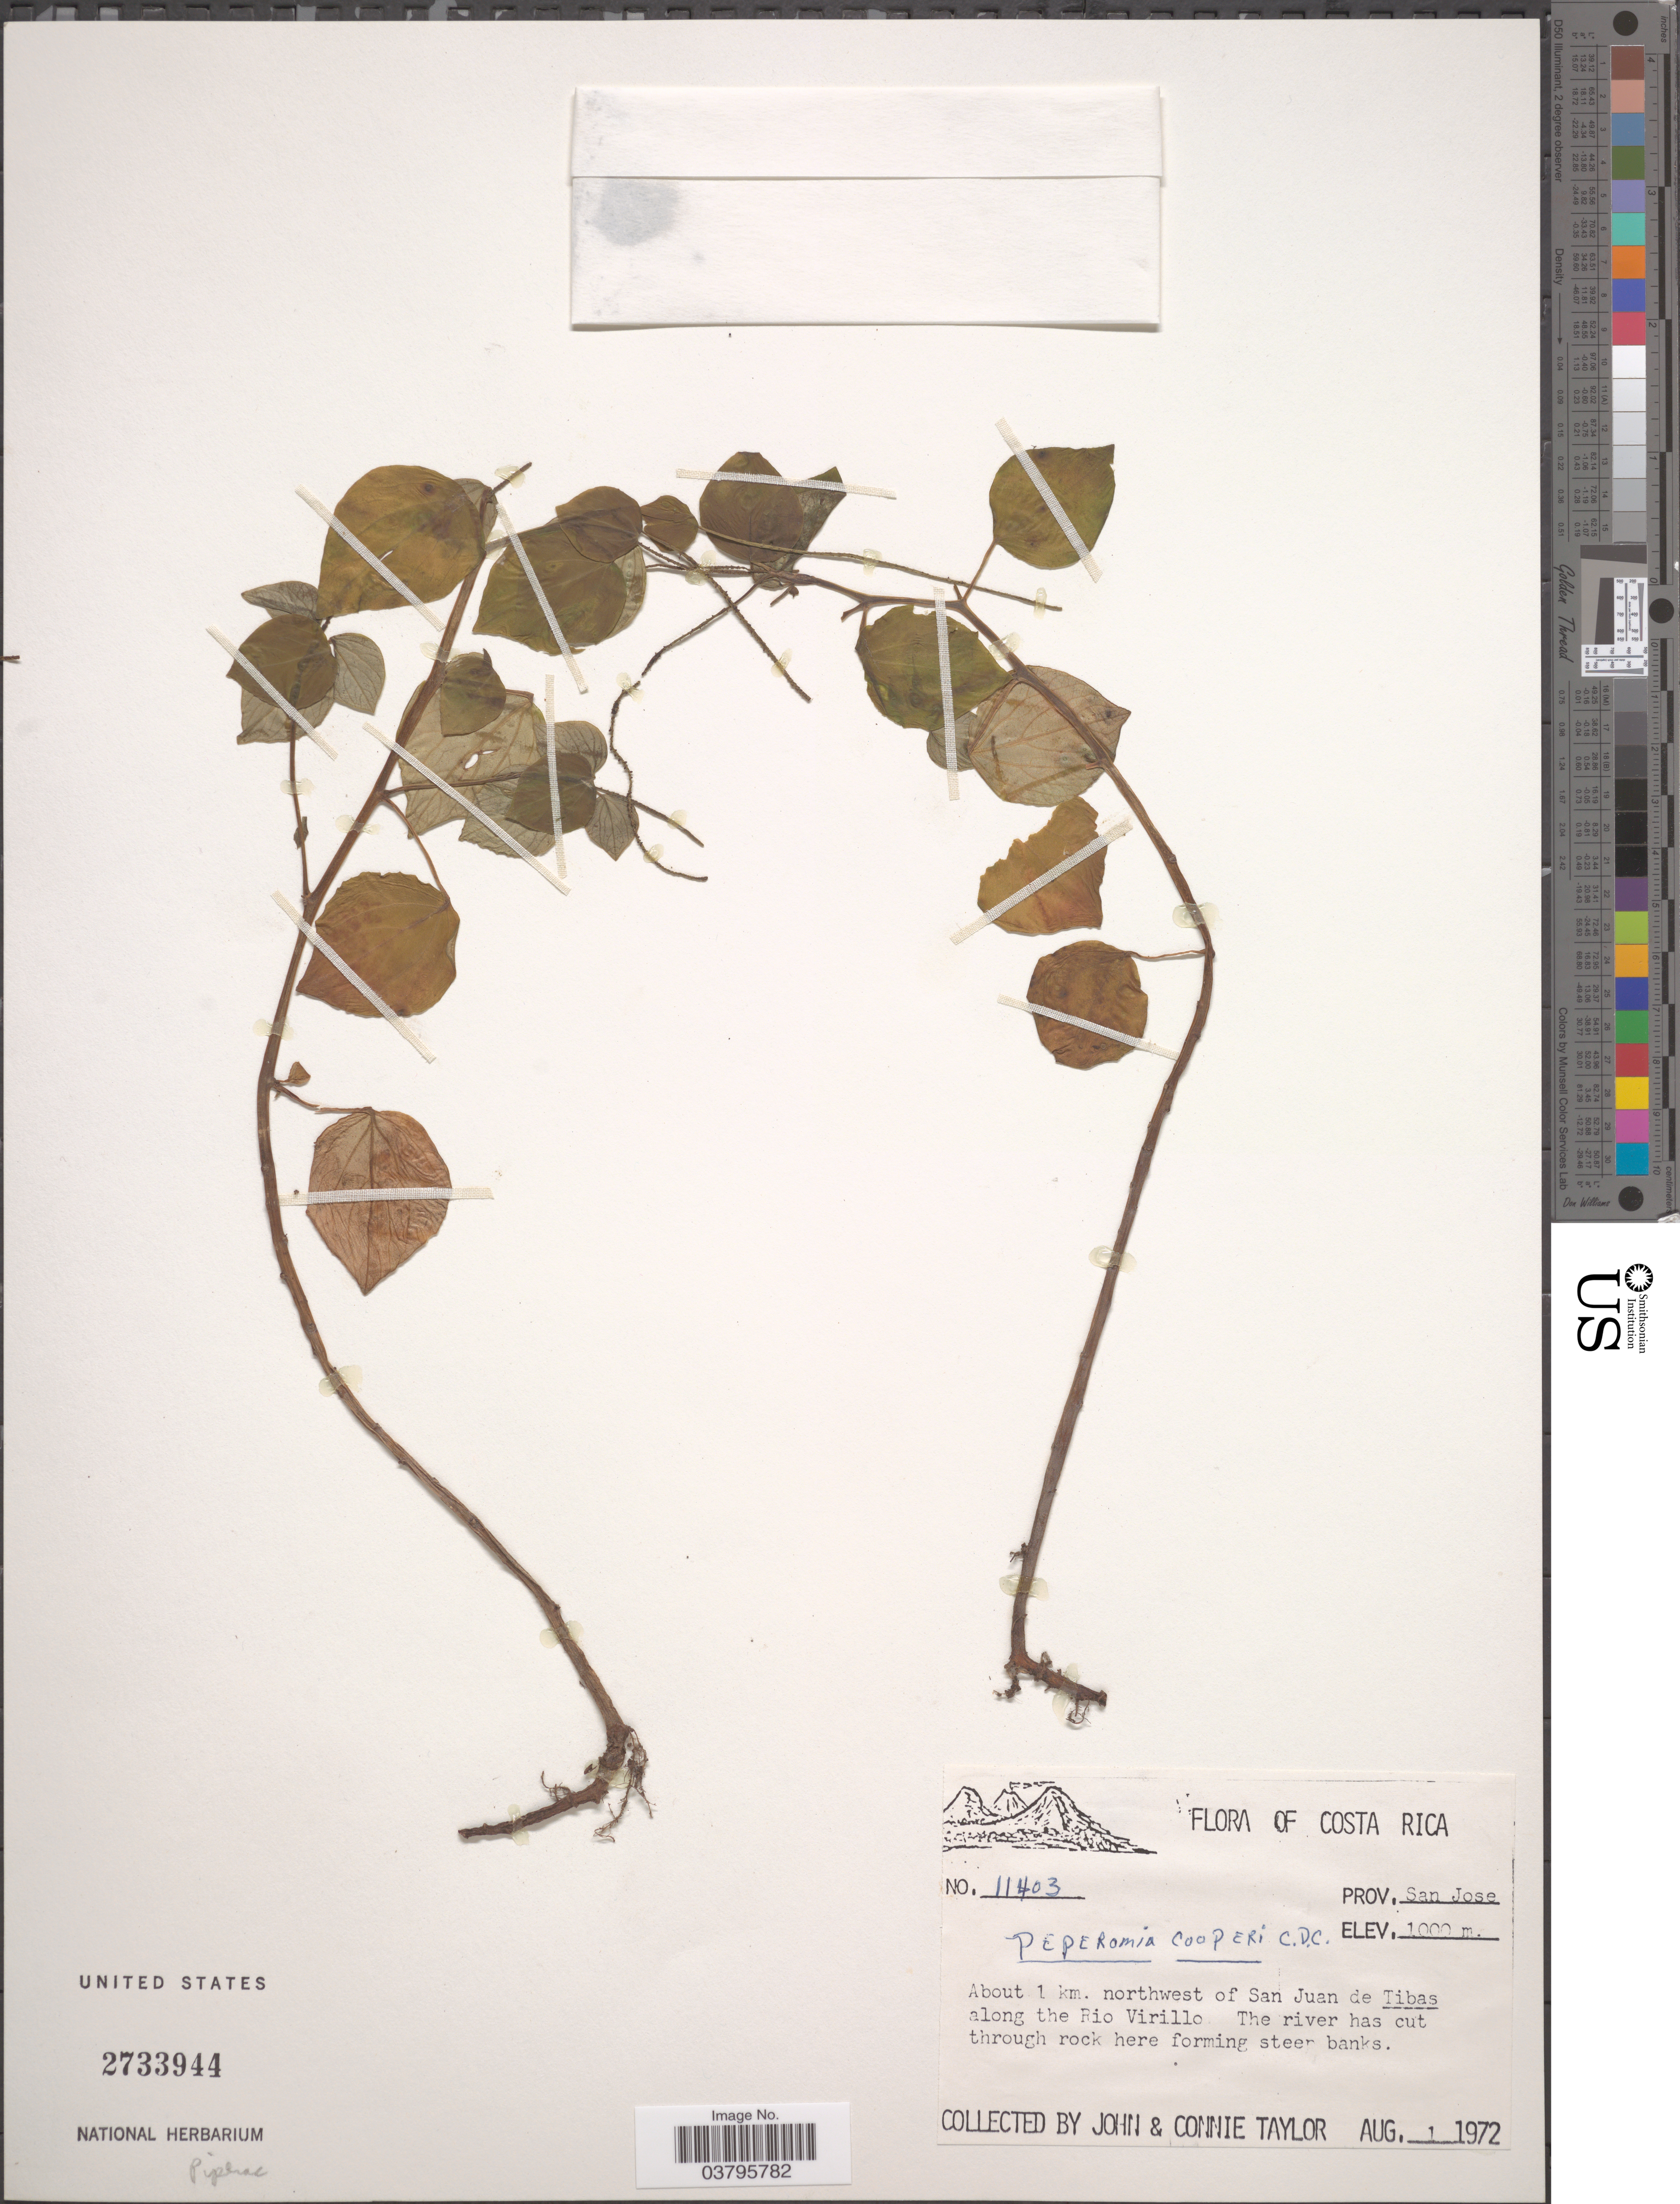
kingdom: Plantae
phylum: Tracheophyta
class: Magnoliopsida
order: Piperales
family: Piperaceae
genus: Peperomia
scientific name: Peperomia sancarlosiana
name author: C. DC.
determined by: Jiménez, José Estaban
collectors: J. Taylor & C. Taylor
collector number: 11403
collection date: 1972-08-01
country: Costa Rica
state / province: San José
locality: About 1 km. northwest of San Juan de Tibas along the Rio Virillo.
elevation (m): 1000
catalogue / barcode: US 2733944